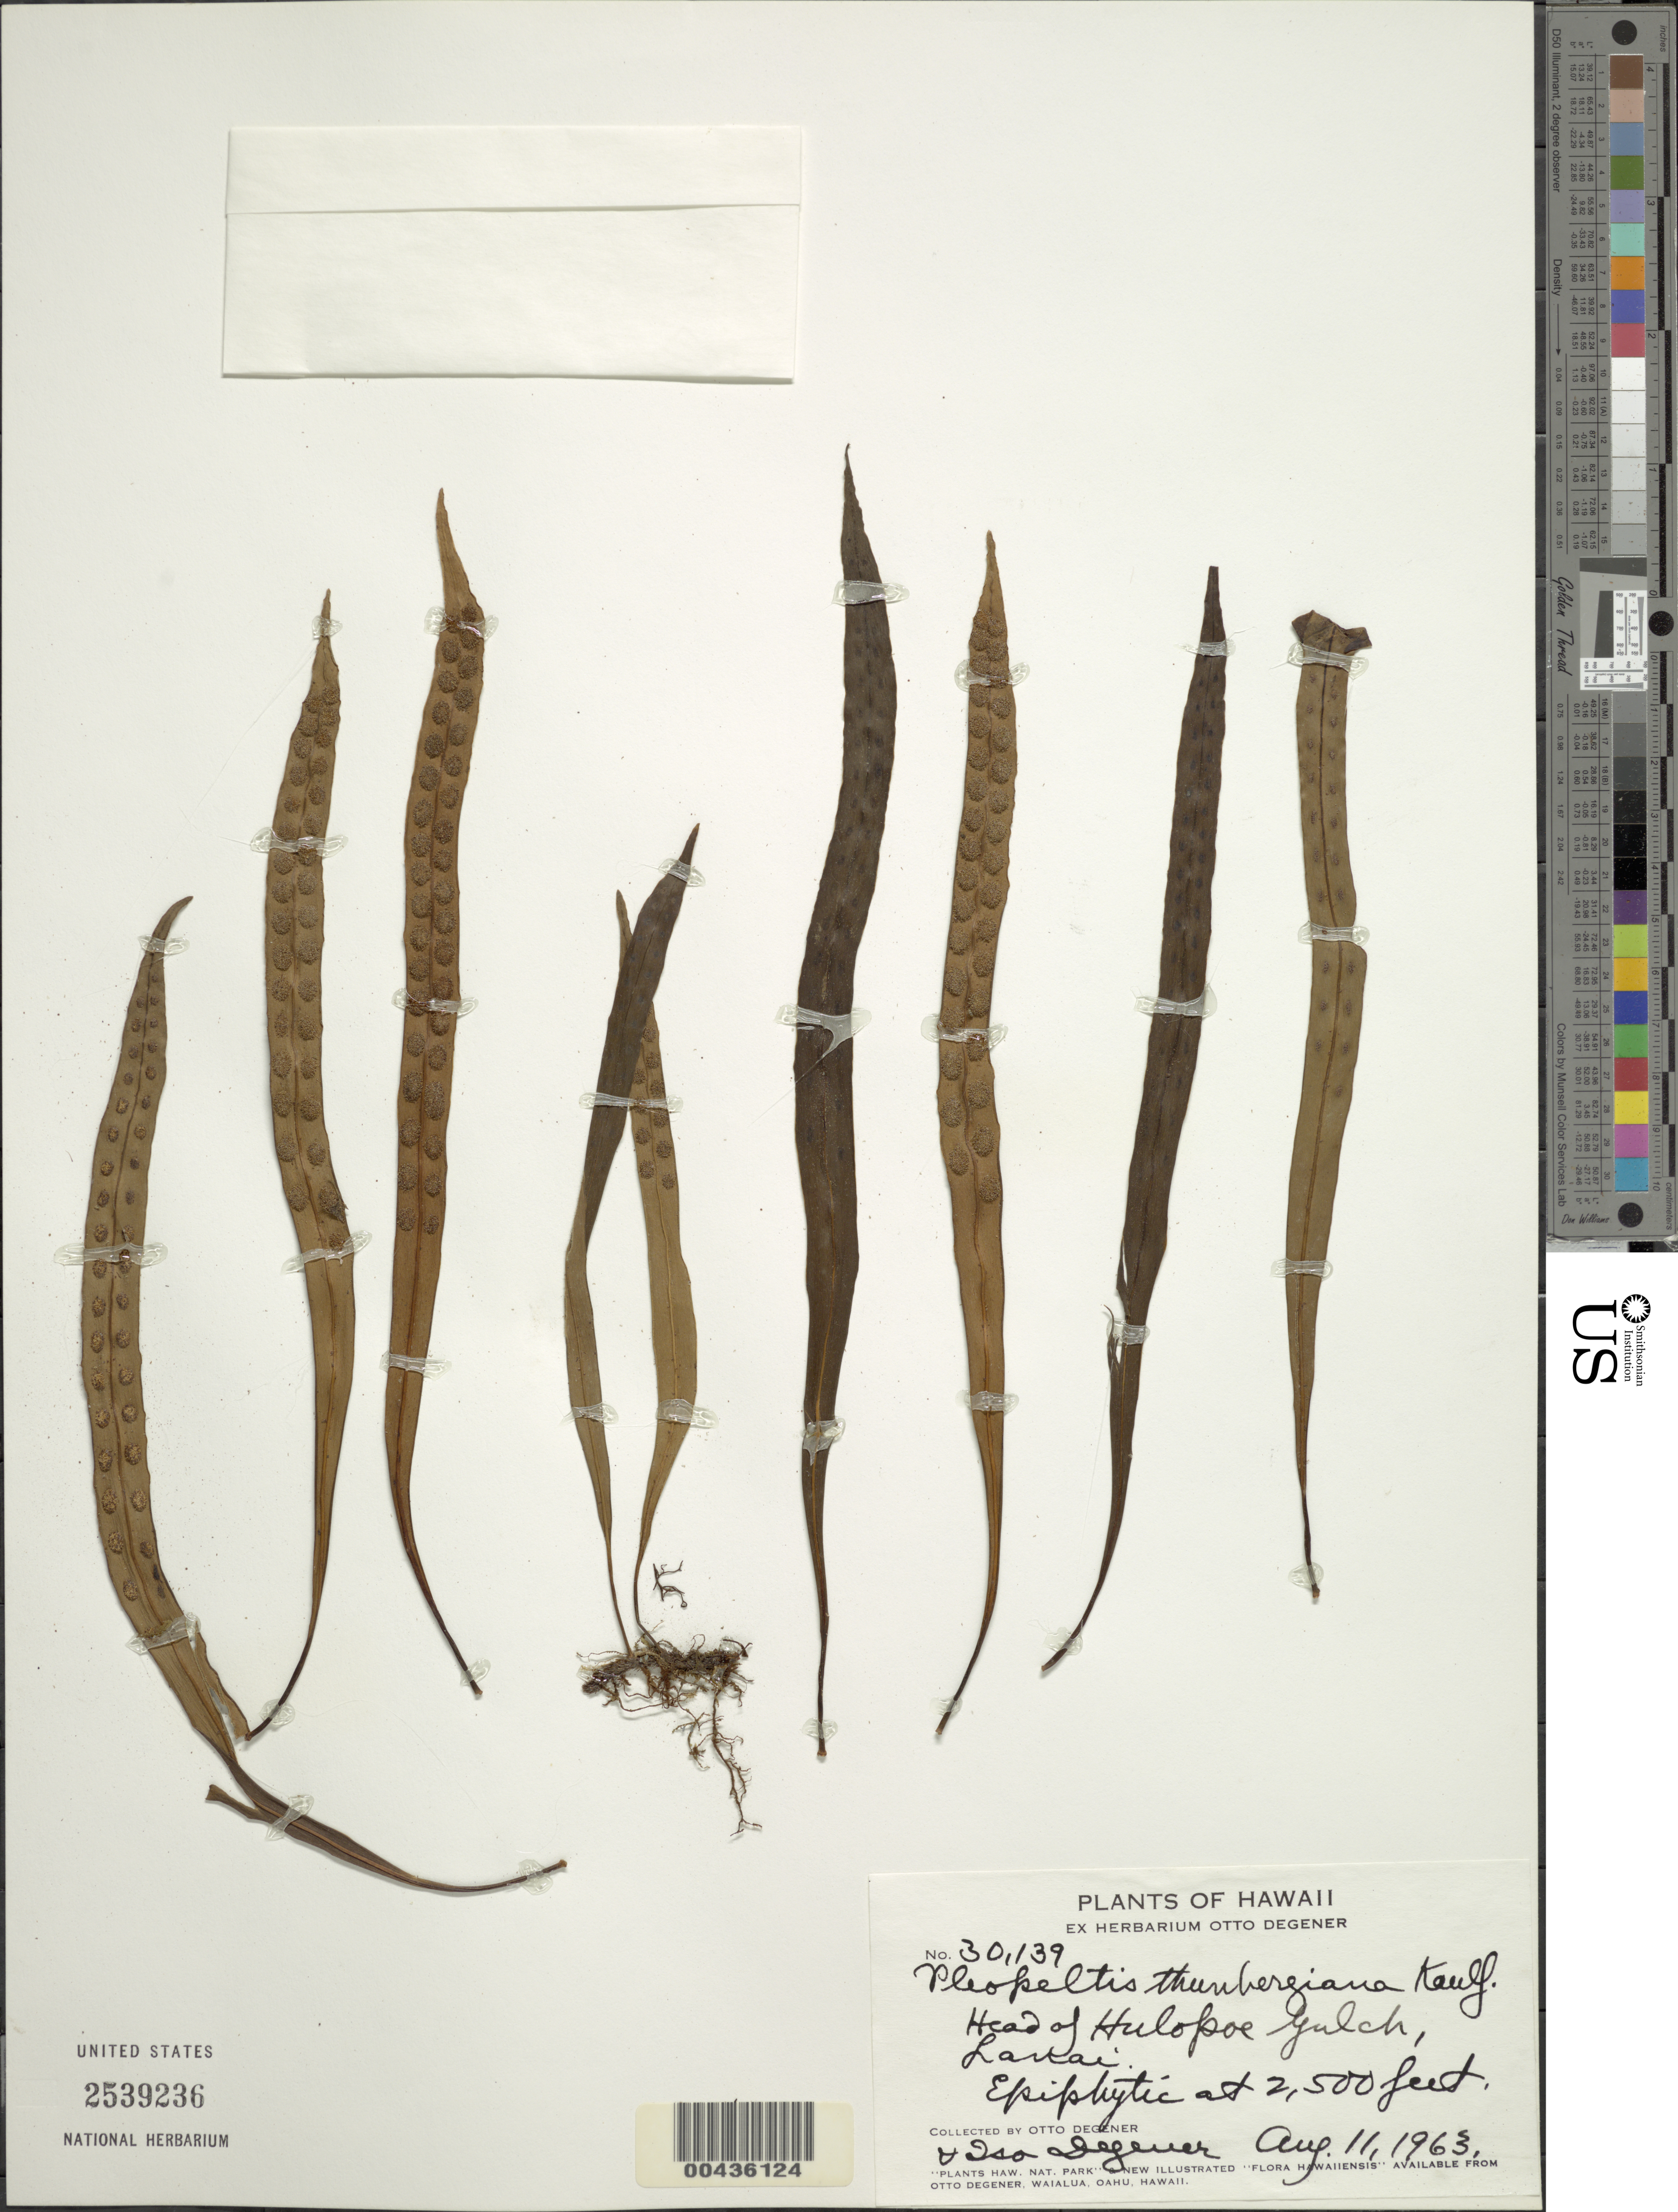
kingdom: Plantae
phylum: Tracheophyta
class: Polypodiopsida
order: Polypodiales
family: Polypodiaceae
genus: Lepisorus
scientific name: Lepisorus thunbergianus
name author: (Kaulf.) Ching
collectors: O. Degener & I. Degener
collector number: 30139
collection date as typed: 11 Aug 1963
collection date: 1963-08-11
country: United States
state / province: Hawaii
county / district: Maui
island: Lana'i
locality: Head of Hulopoe Gulch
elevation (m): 762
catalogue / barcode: US 2539236